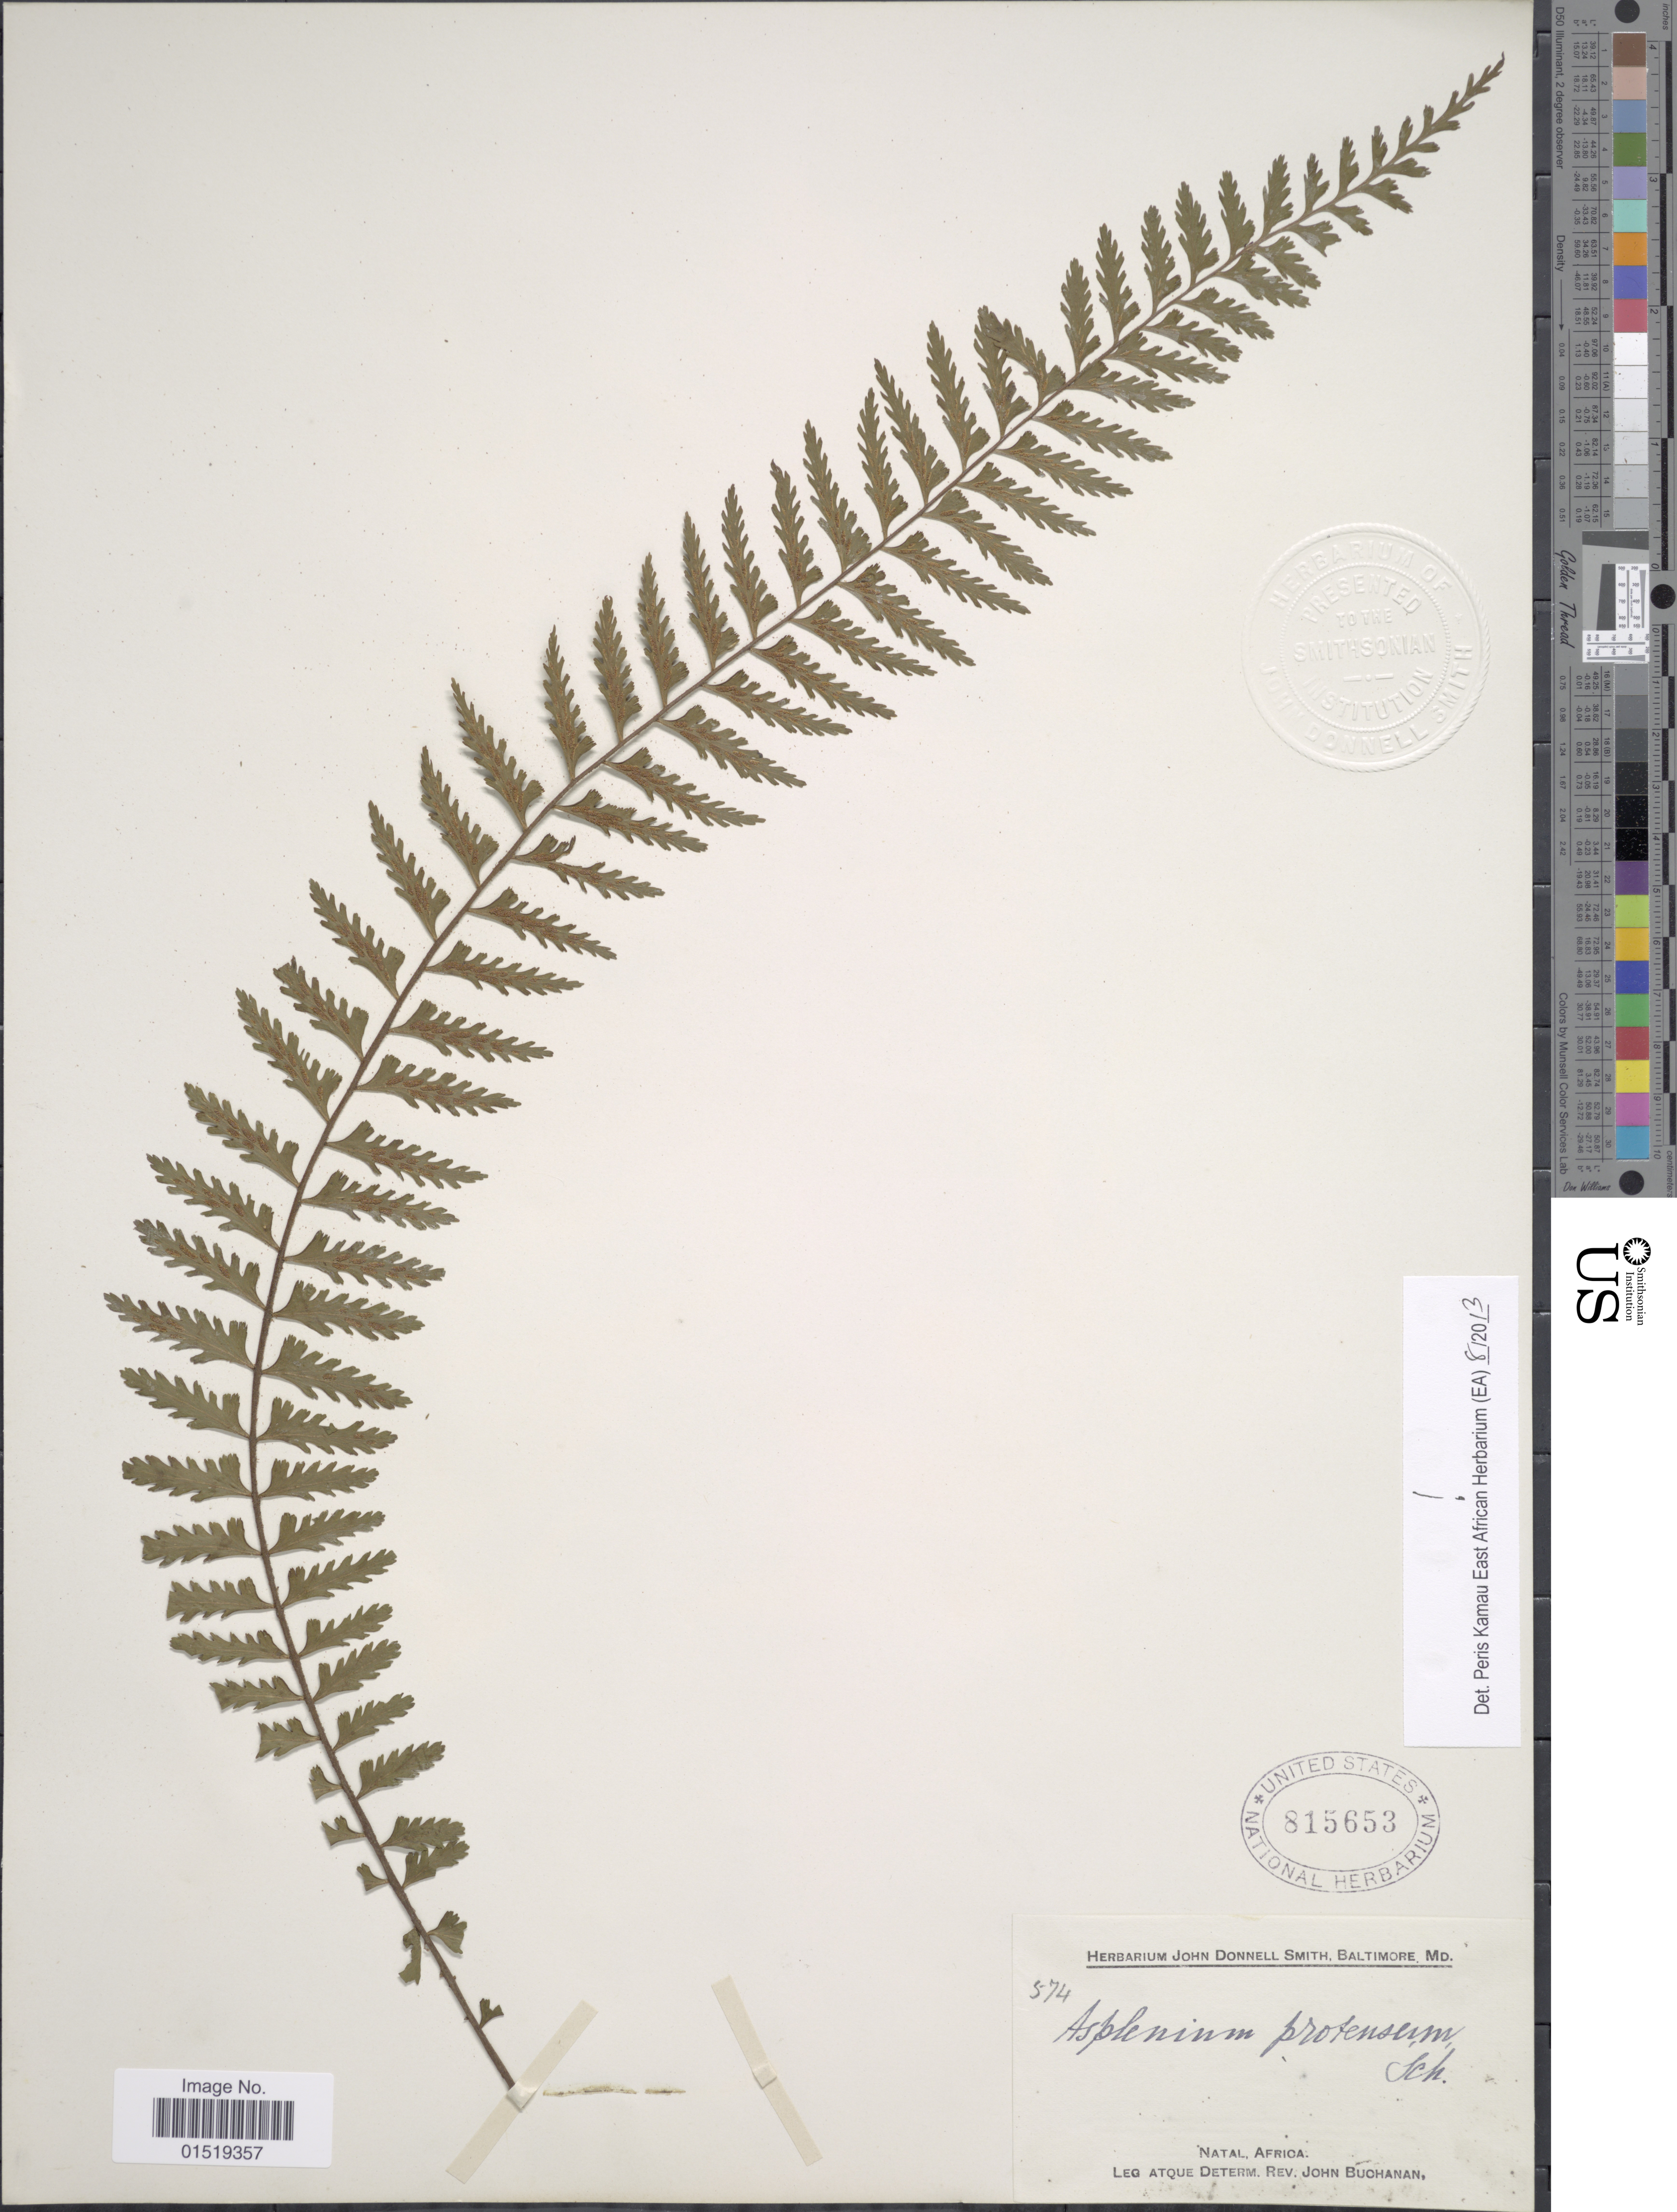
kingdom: Plantae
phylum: Tracheophyta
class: Polypodiopsida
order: Polypodiales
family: Aspleniaceae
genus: Asplenium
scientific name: Asplenium protensum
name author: Schrad.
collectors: J. Buchanan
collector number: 574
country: South Africa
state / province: KwaZulu-Natal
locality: Natal.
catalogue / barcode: US 815653